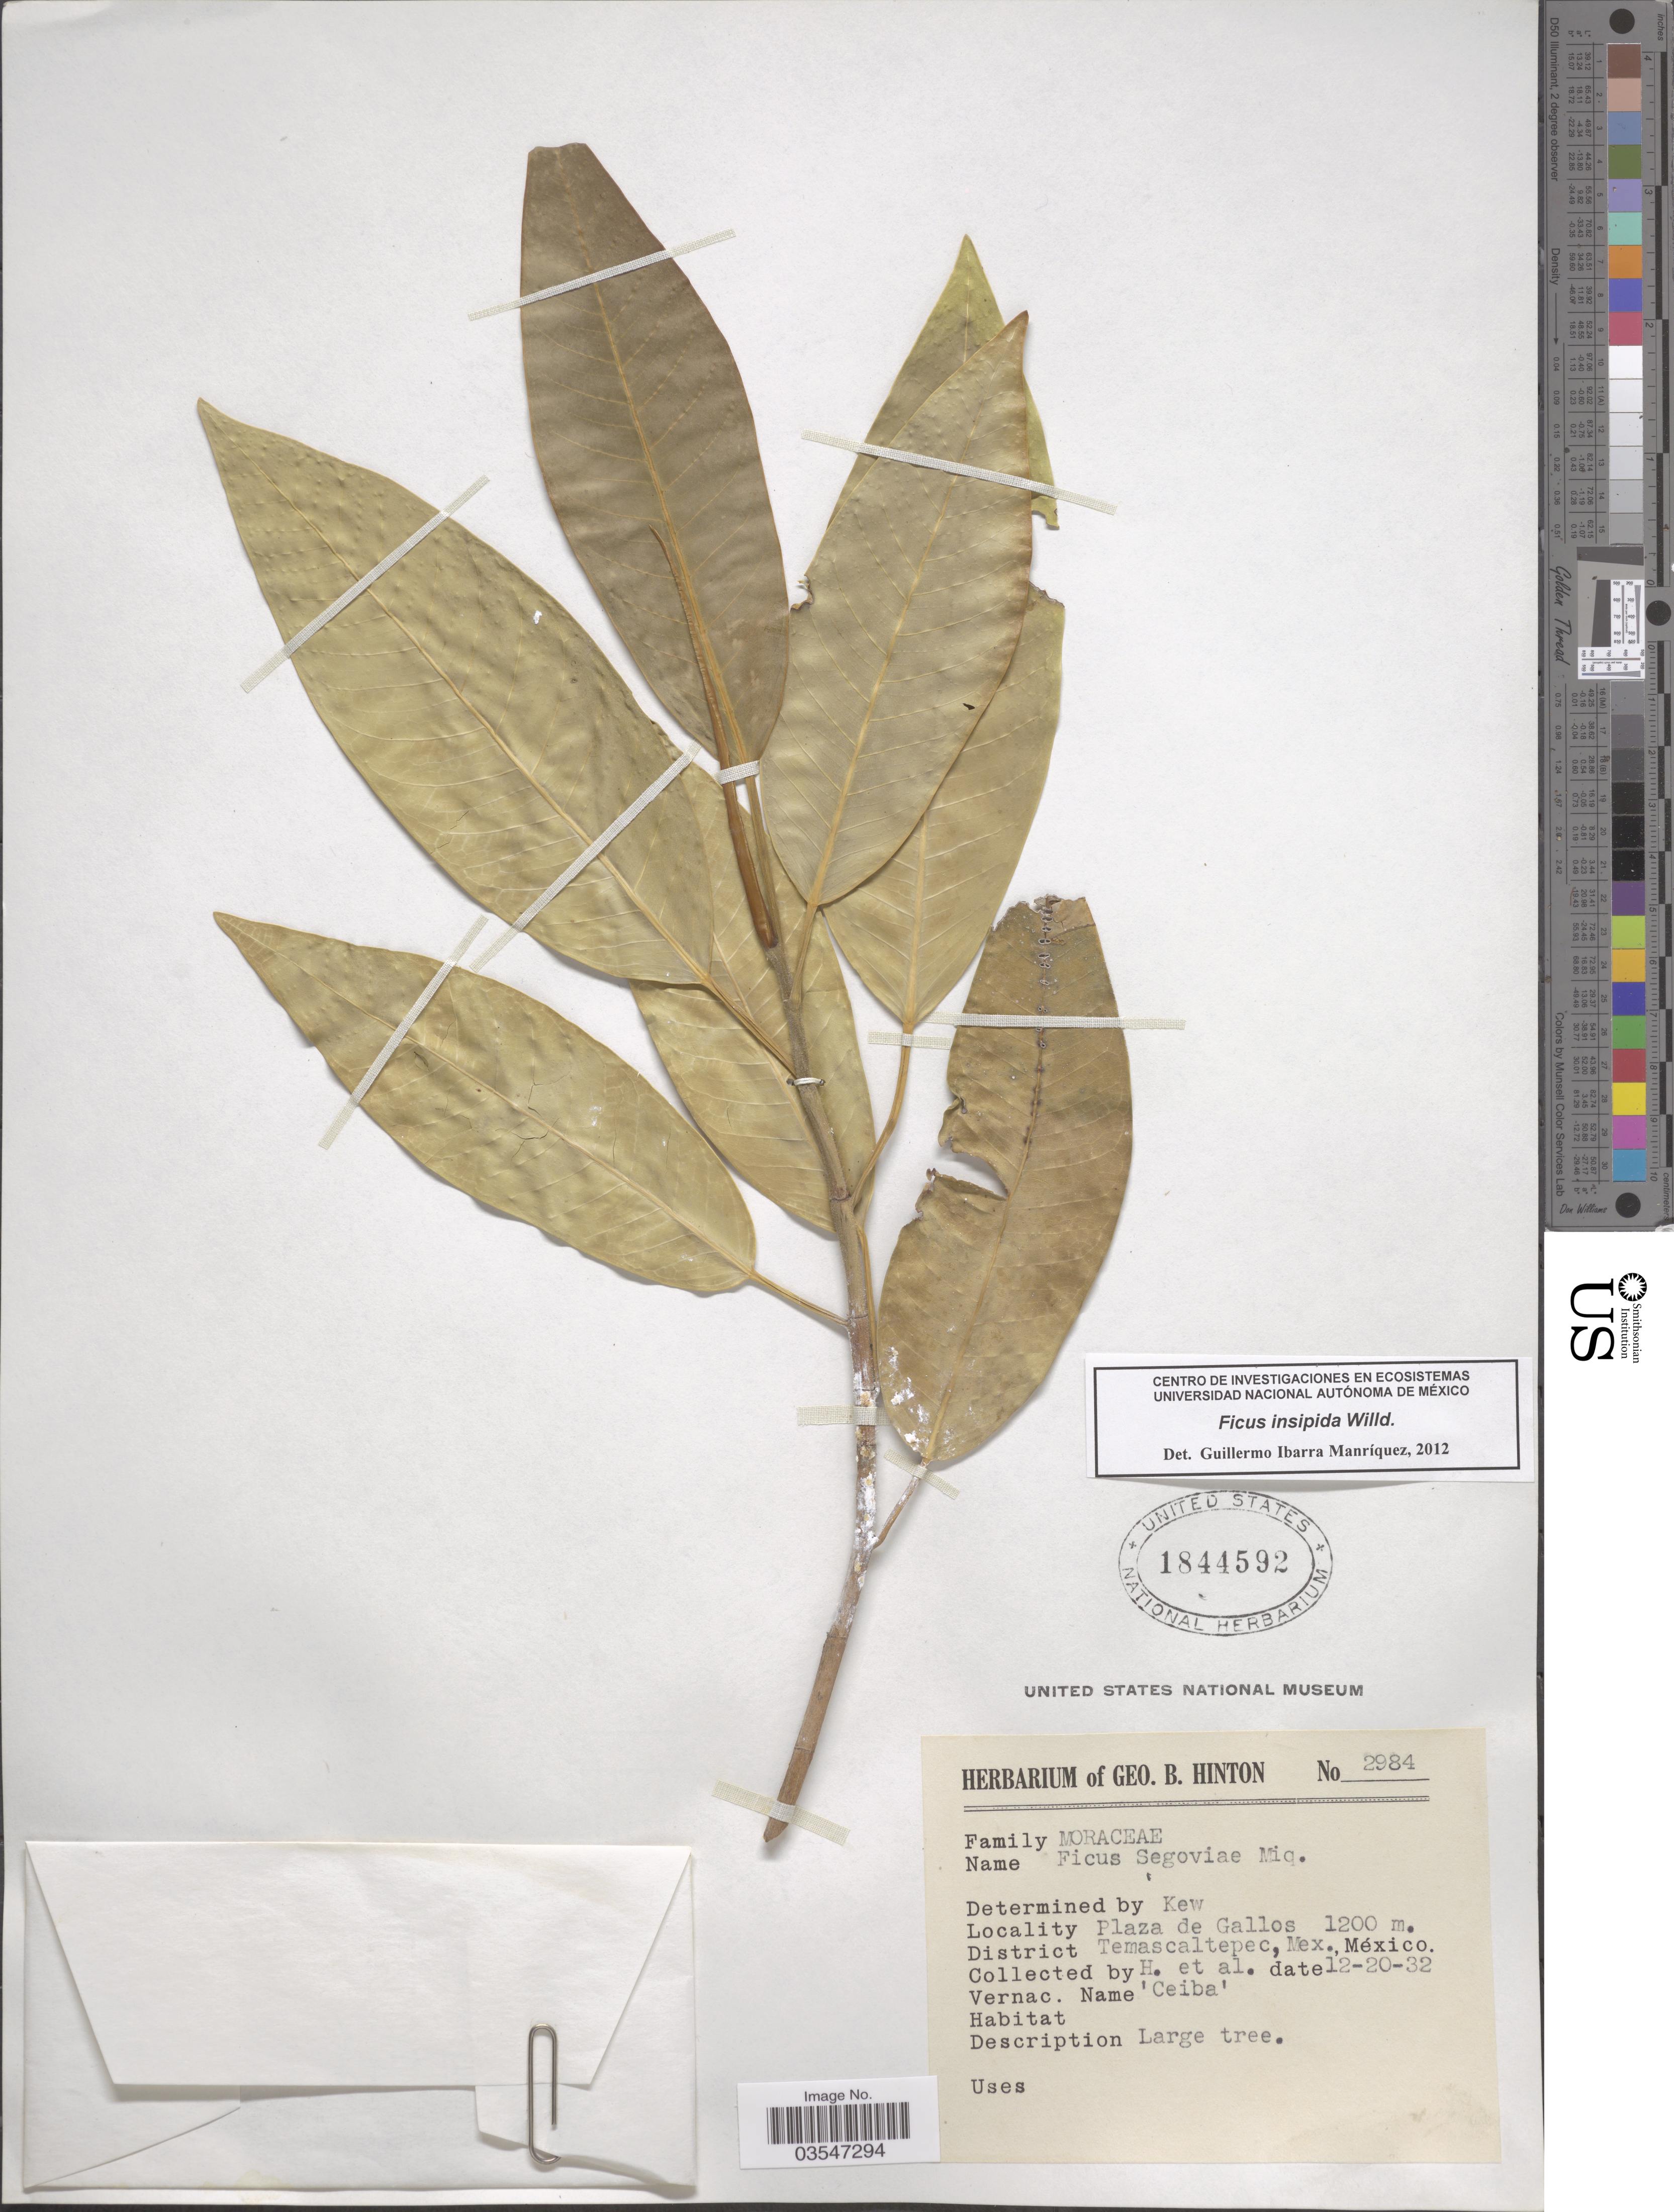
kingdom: Plantae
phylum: Tracheophyta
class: Magnoliopsida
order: Rosales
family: Moraceae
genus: Ficus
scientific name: Ficus insipida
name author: Willd.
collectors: G. B. Hinton & et al.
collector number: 2984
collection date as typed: Transcribed d/m/y: 20/12/32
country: Mexico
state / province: México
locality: Plaza de Gallos. District Temascaltepec.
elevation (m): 1200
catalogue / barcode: US 1844592